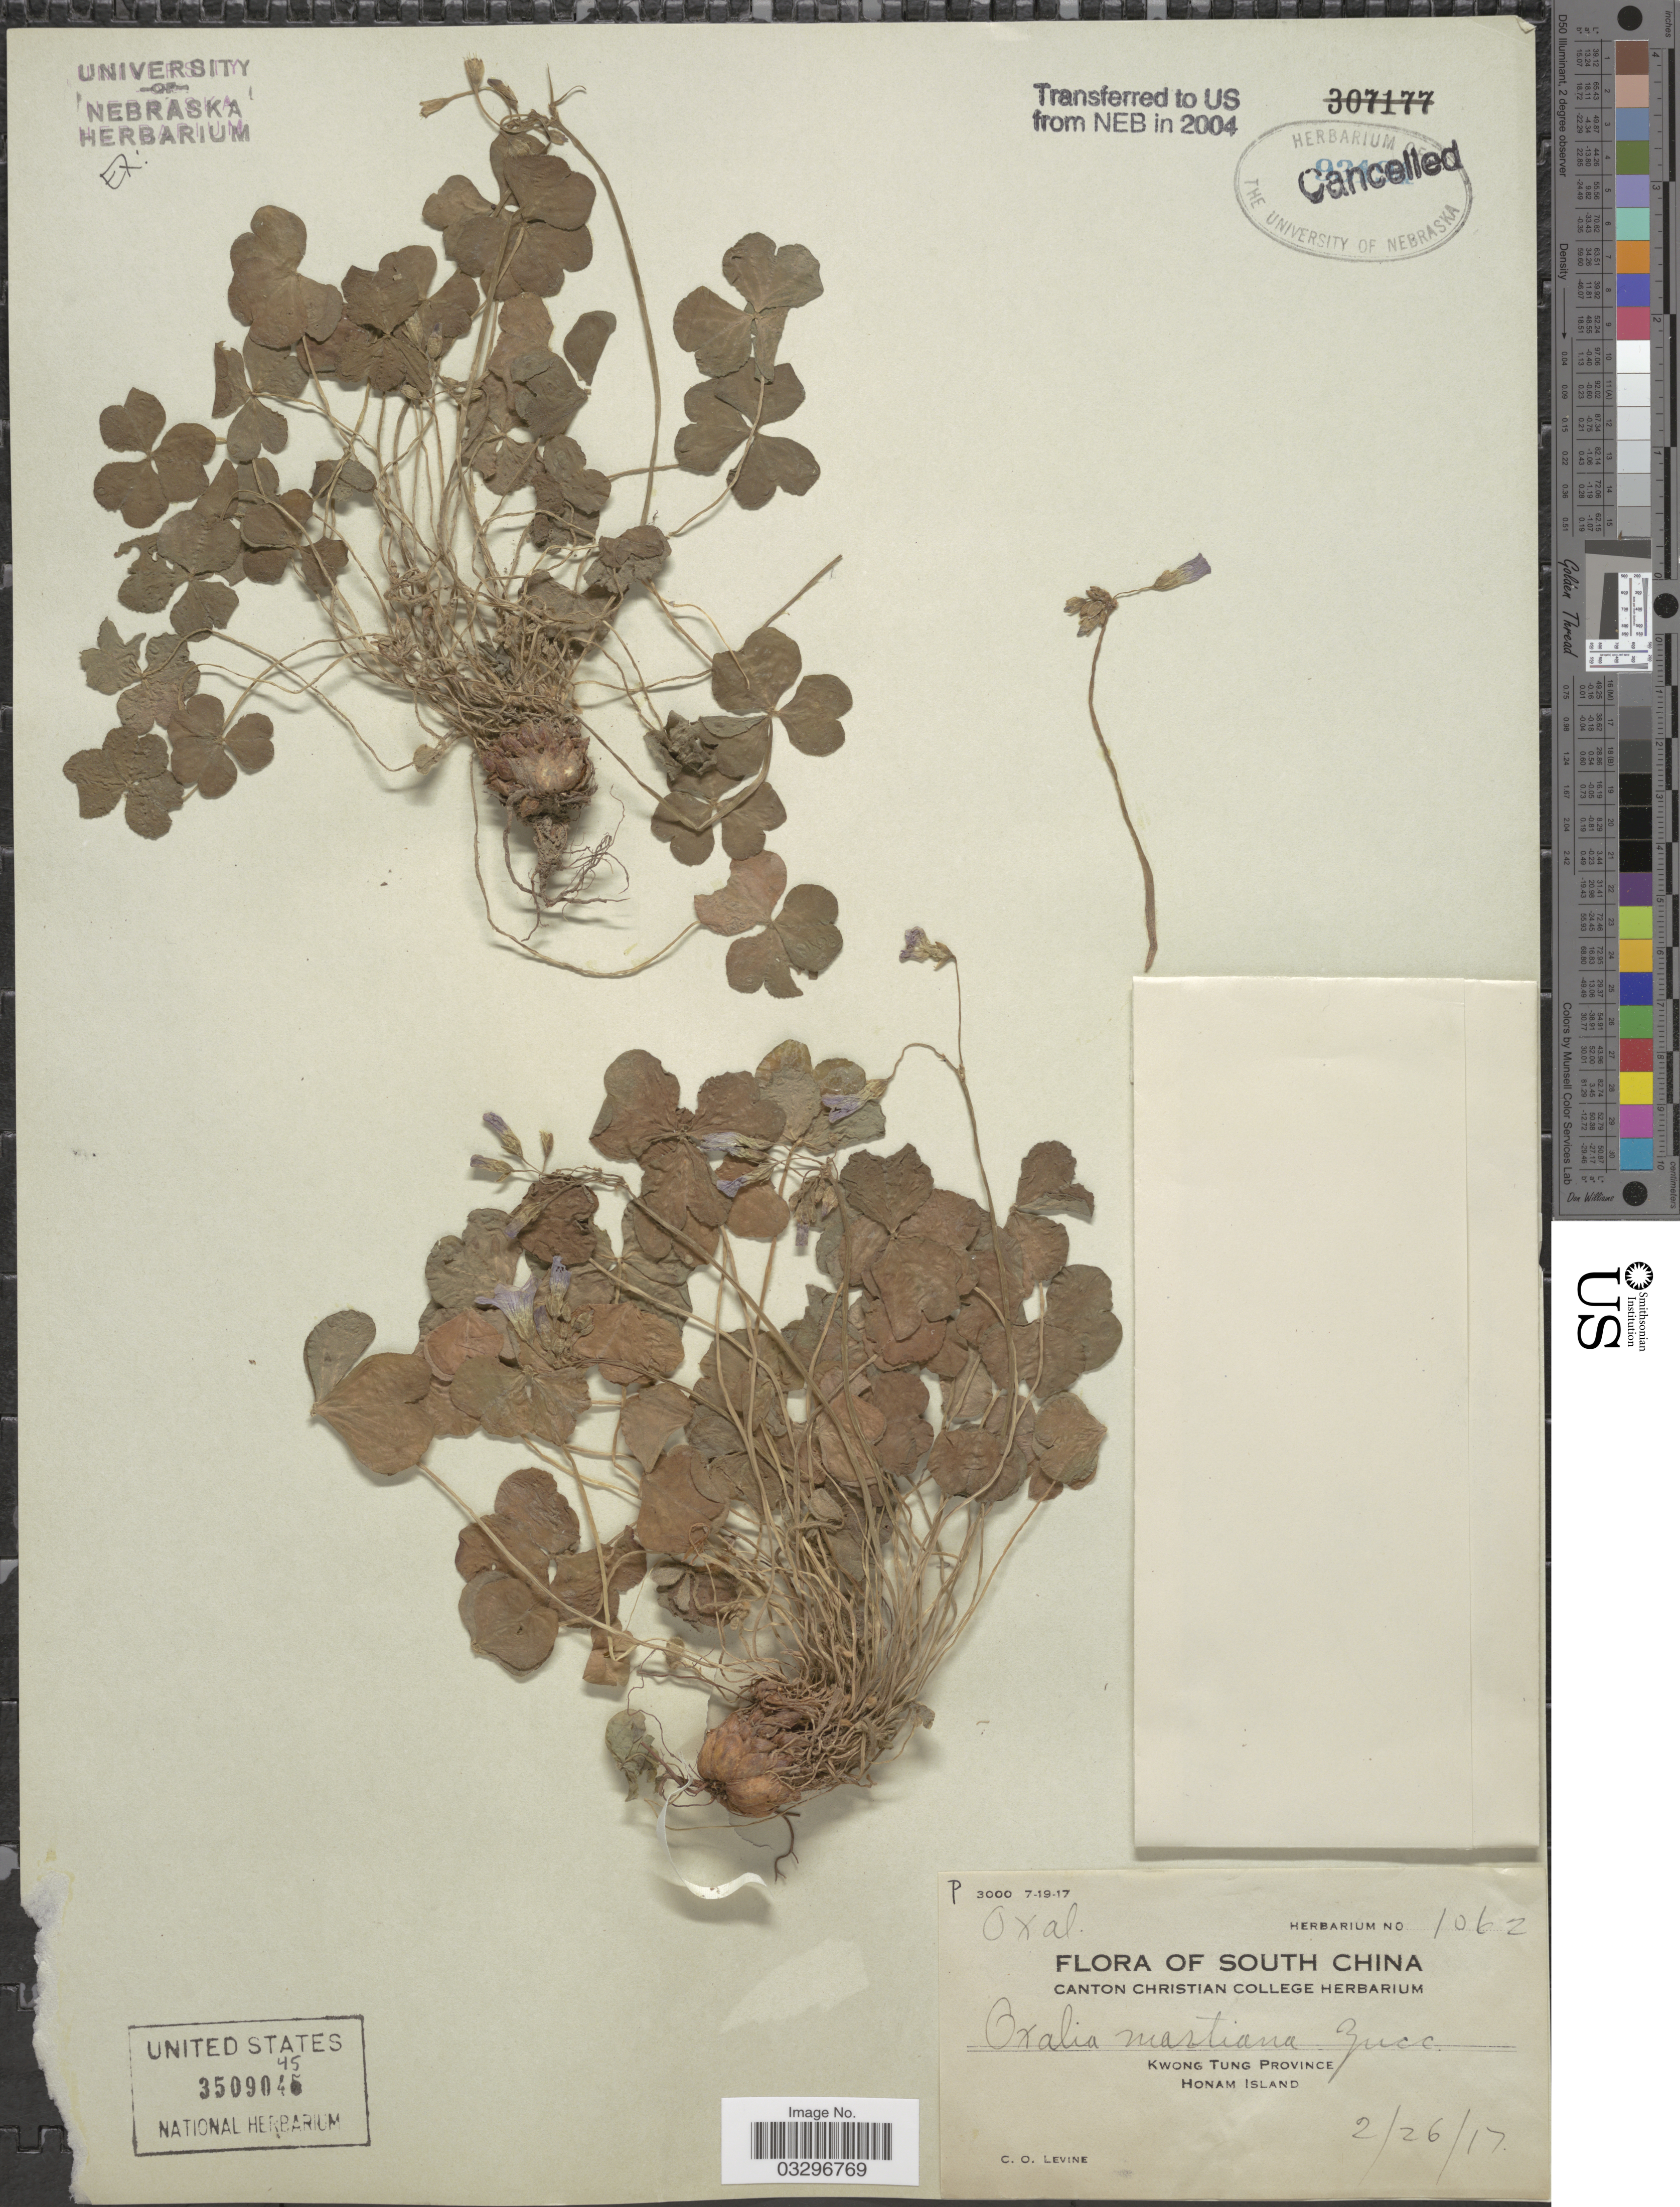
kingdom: Plantae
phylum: Tracheophyta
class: Magnoliopsida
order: Oxalidales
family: Oxalidaceae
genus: Oxalis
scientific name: Oxalis debilis var. corymbosa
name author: (DC.) Lourteig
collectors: C. O. Levine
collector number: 1062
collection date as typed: Transcribed d/m/y: 26/2/17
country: China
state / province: Guangdong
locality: South China, Kwong Tung Province, Honam Island.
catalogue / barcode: US 3509045